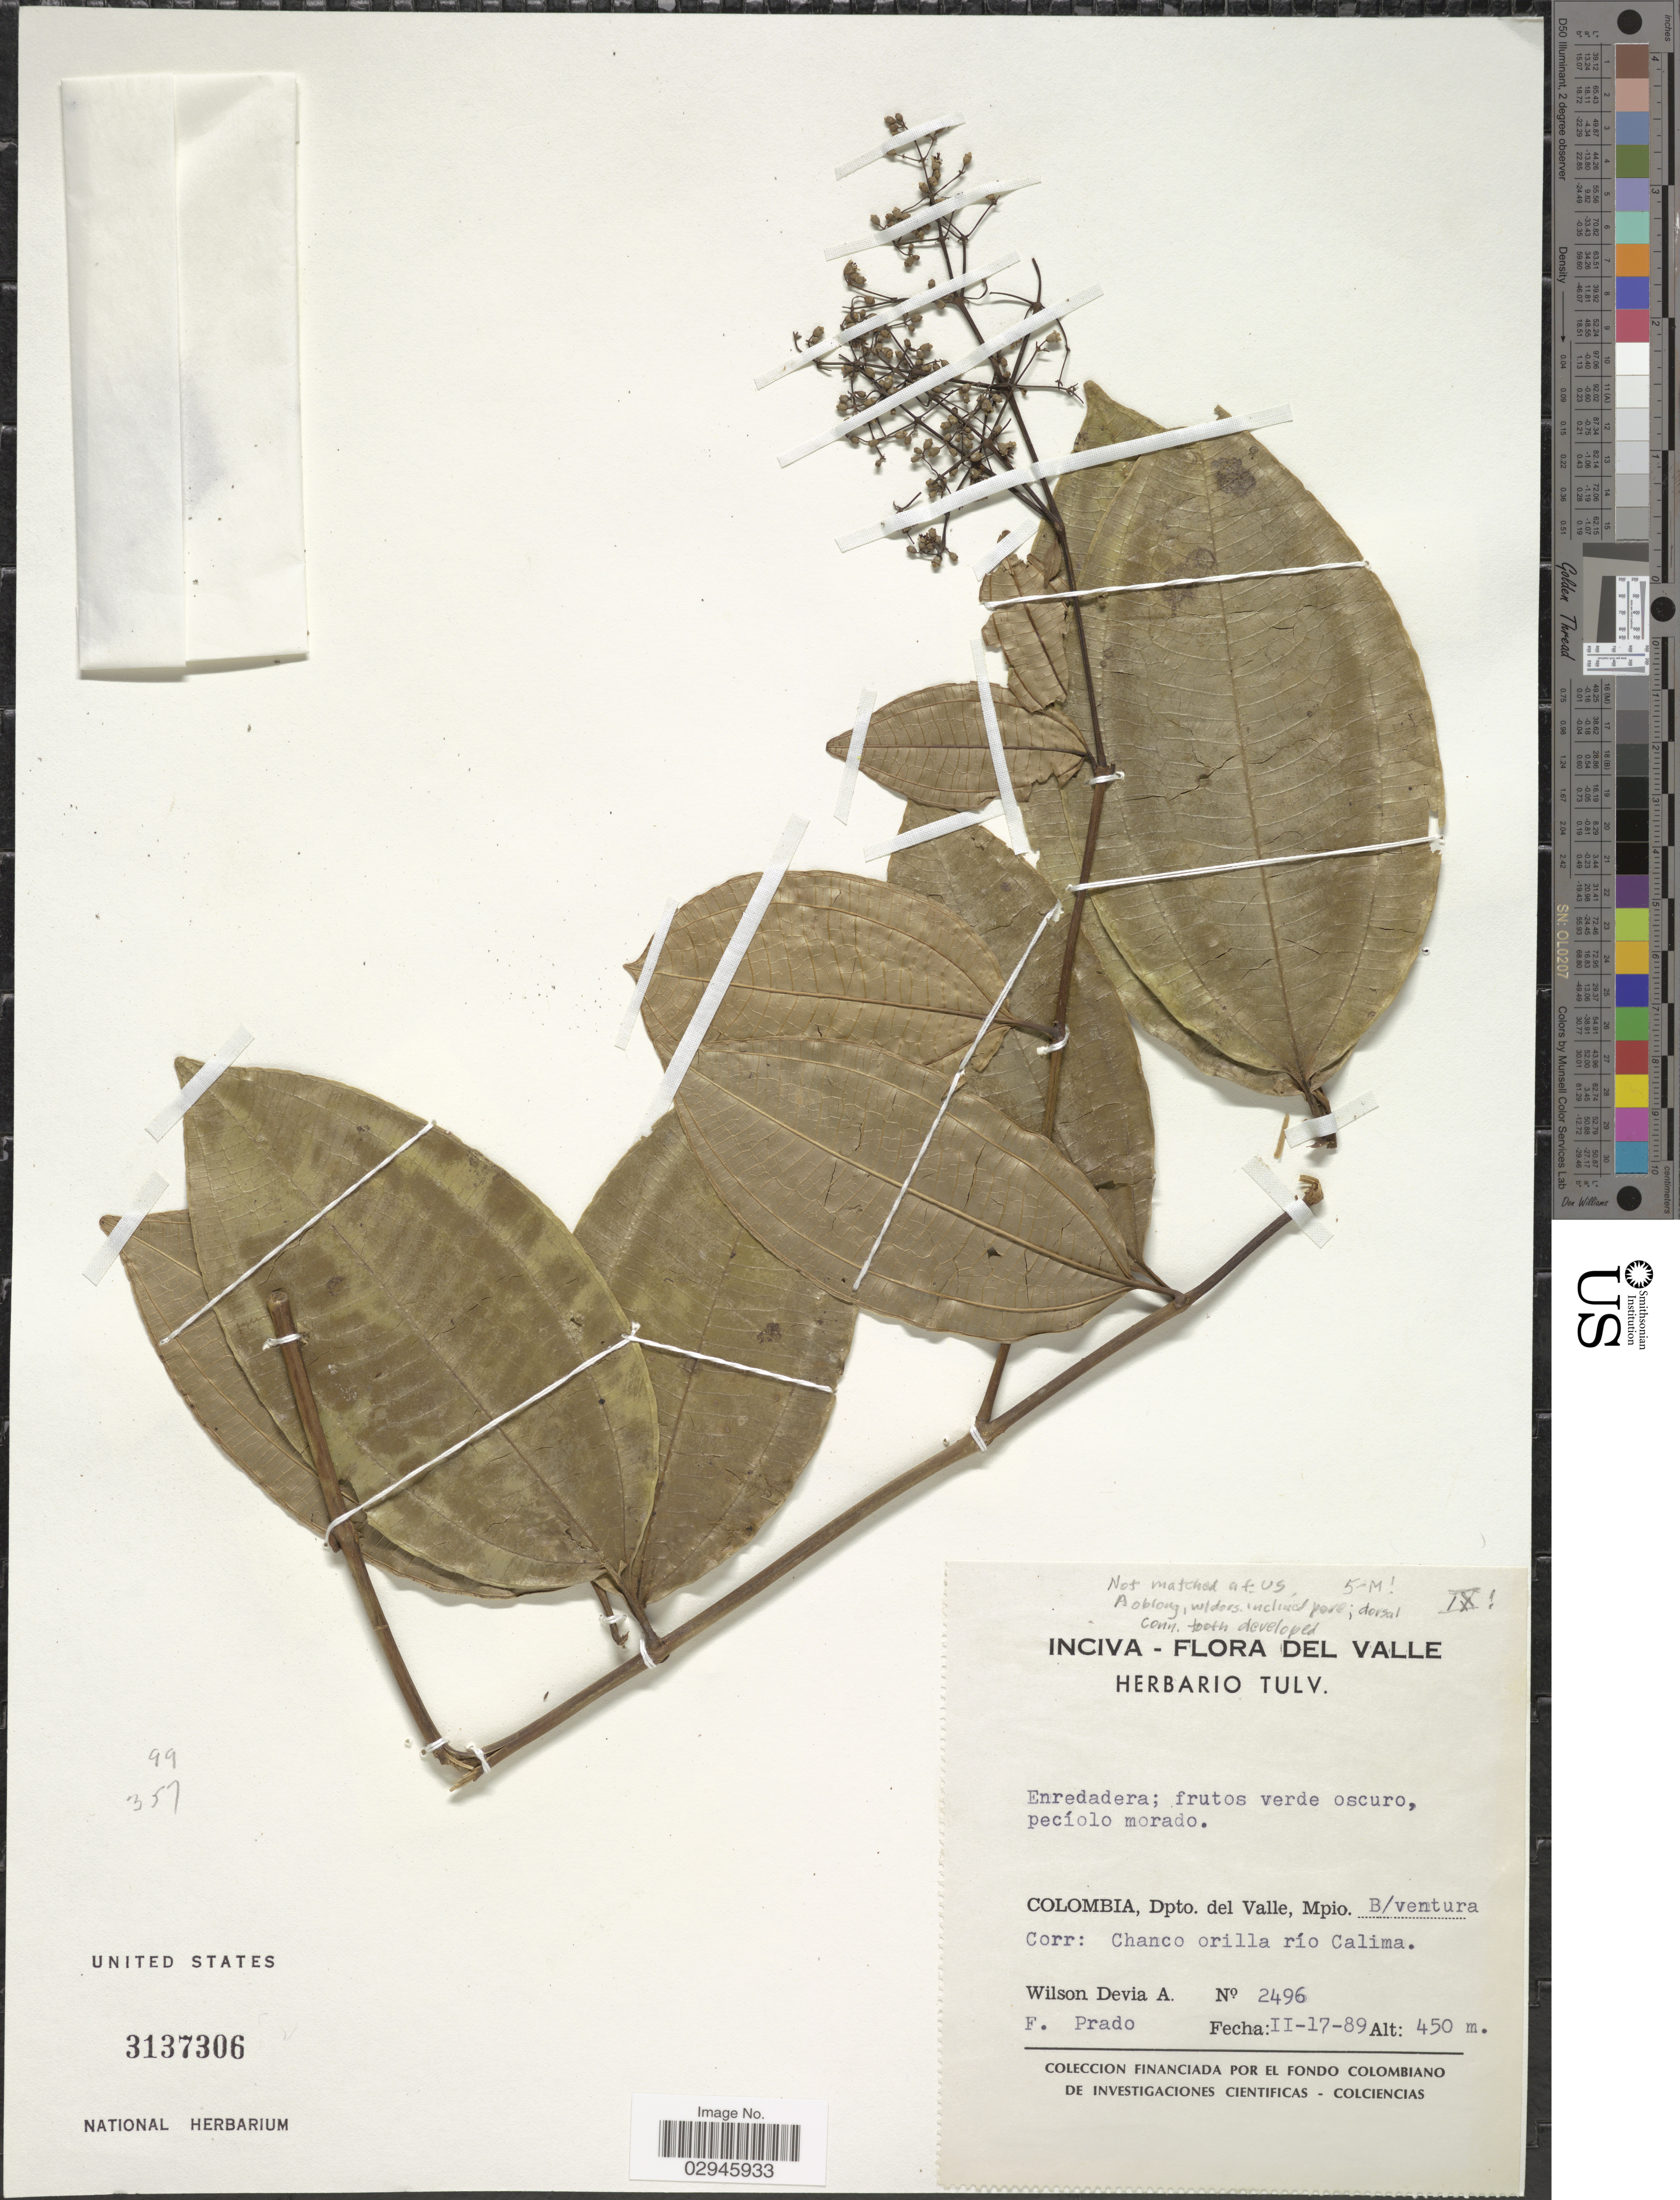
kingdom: Plantae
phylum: Tracheophyta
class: Magnoliopsida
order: Myrtales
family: Melastomataceae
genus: Miconia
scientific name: Miconia sp.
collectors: W. Devia A. & F. Prado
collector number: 2496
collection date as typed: Transcribed d/m/y: 17/2/89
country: Colombia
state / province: Valle del Cauca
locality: Dpto. del Valle, Mpio. B/ventura. Corr: Chanco, orilla río Calima.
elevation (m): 450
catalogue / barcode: US 3137306